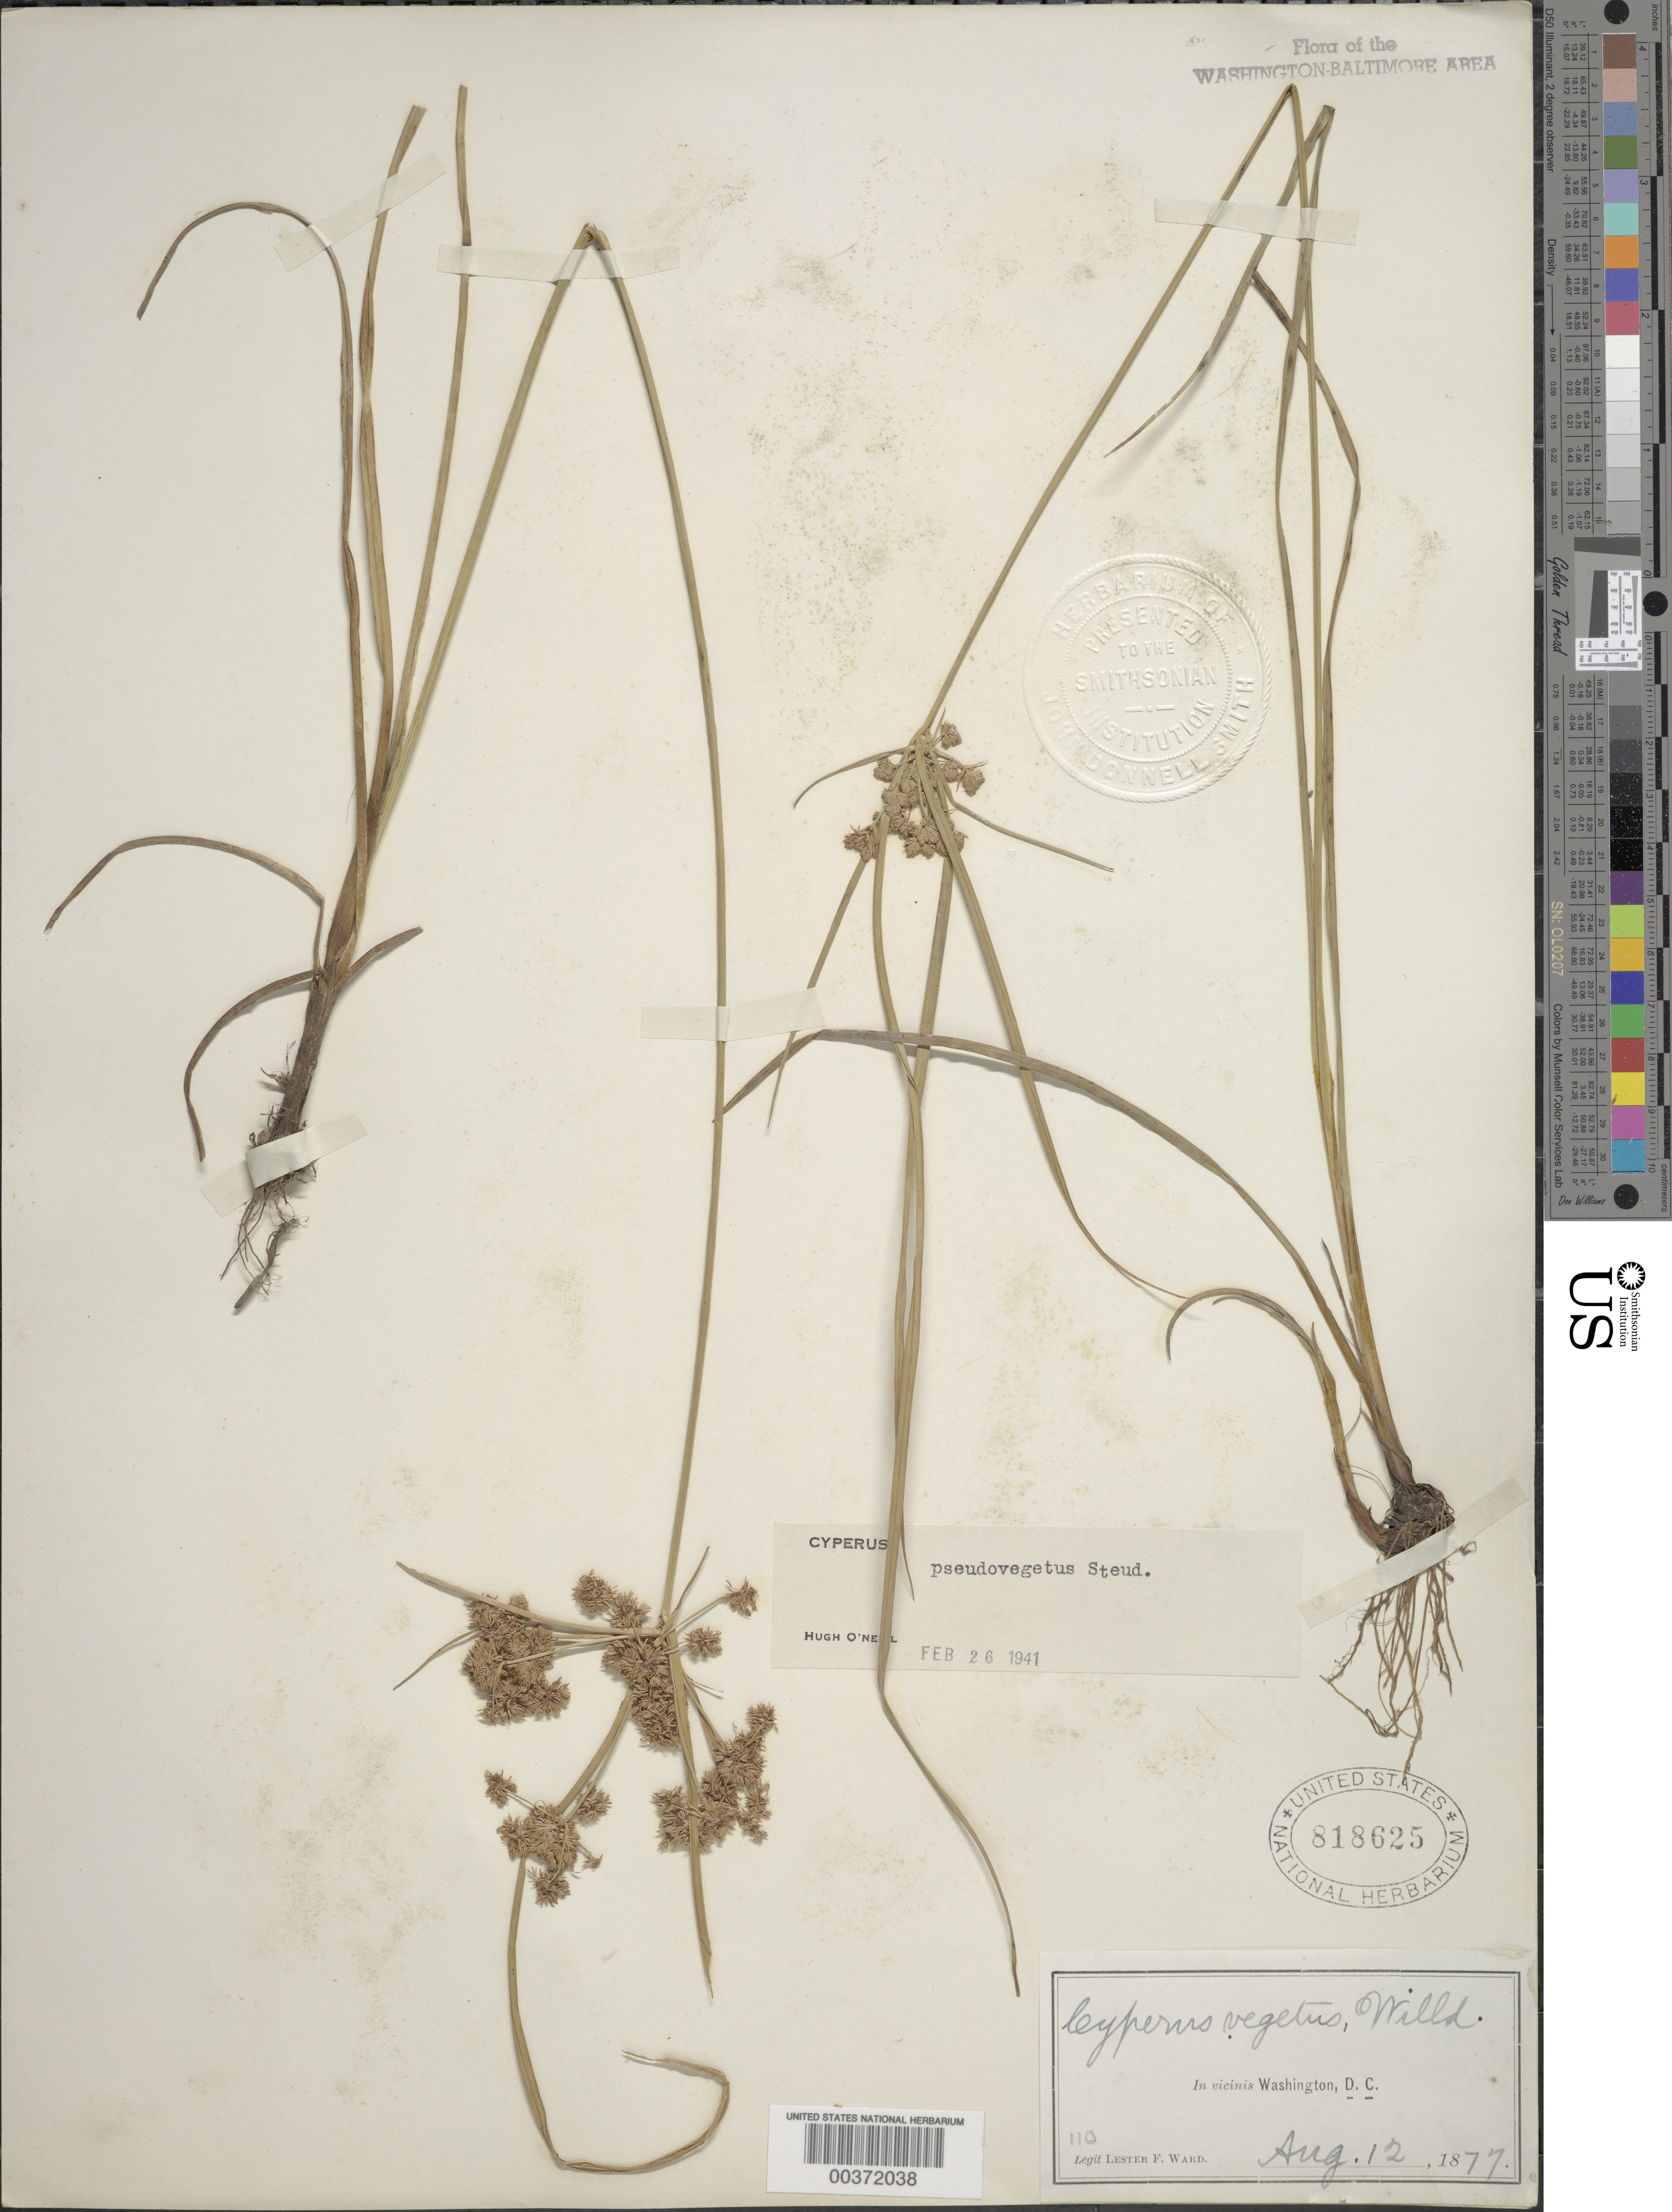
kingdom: Plantae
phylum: Tracheophyta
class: Liliopsida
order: Poales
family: Cyperaceae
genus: Cyperus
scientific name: Cyperus pseudovegetus Steud.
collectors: L. F. Ward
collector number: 110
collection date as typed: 12 Aug 1877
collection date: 1877-08-12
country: United States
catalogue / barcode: US 818625